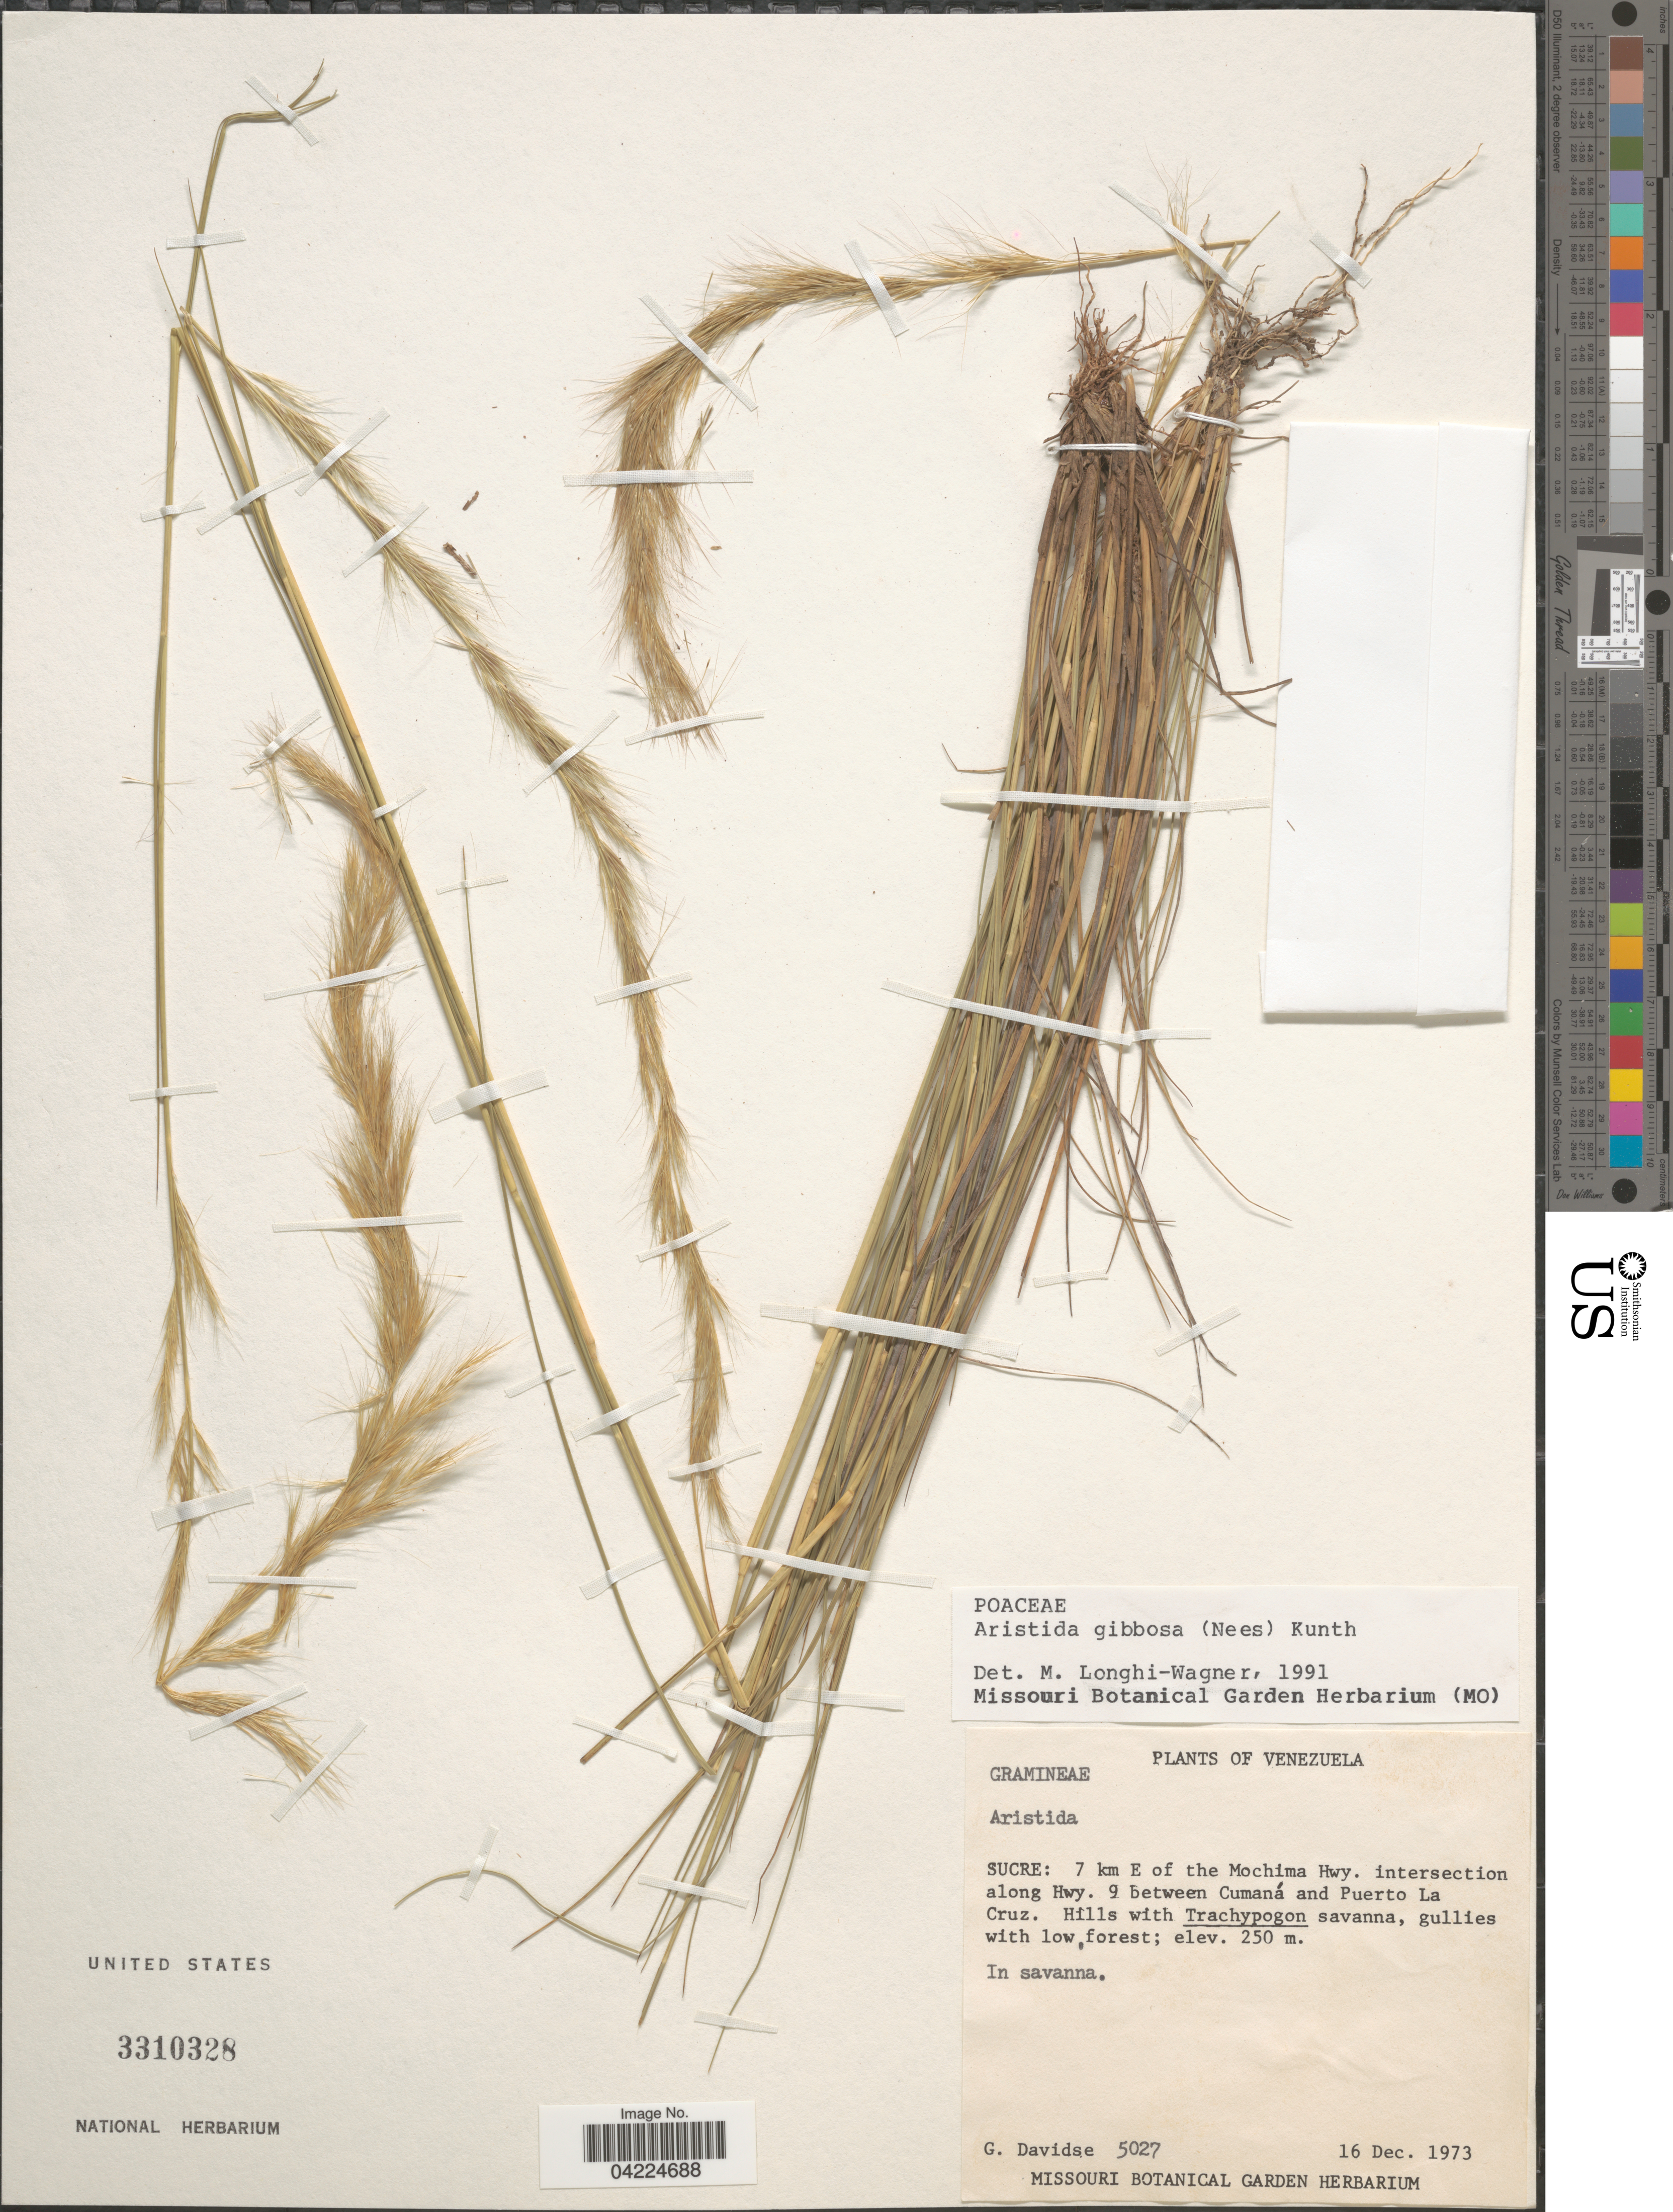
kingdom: Plantae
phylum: Tracheophyta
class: Liliopsida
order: Poales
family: Poaceae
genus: Aristida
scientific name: Aristida gibbosa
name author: (Nees) Kunth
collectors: G. Davidse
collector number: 5027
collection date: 1973-12-16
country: Venezuela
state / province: Sucre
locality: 7 km E of the Mochima Hwy. intersection along Why. 9 between Cumaná and Puerto La Cruz.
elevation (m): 250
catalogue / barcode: US 3310328